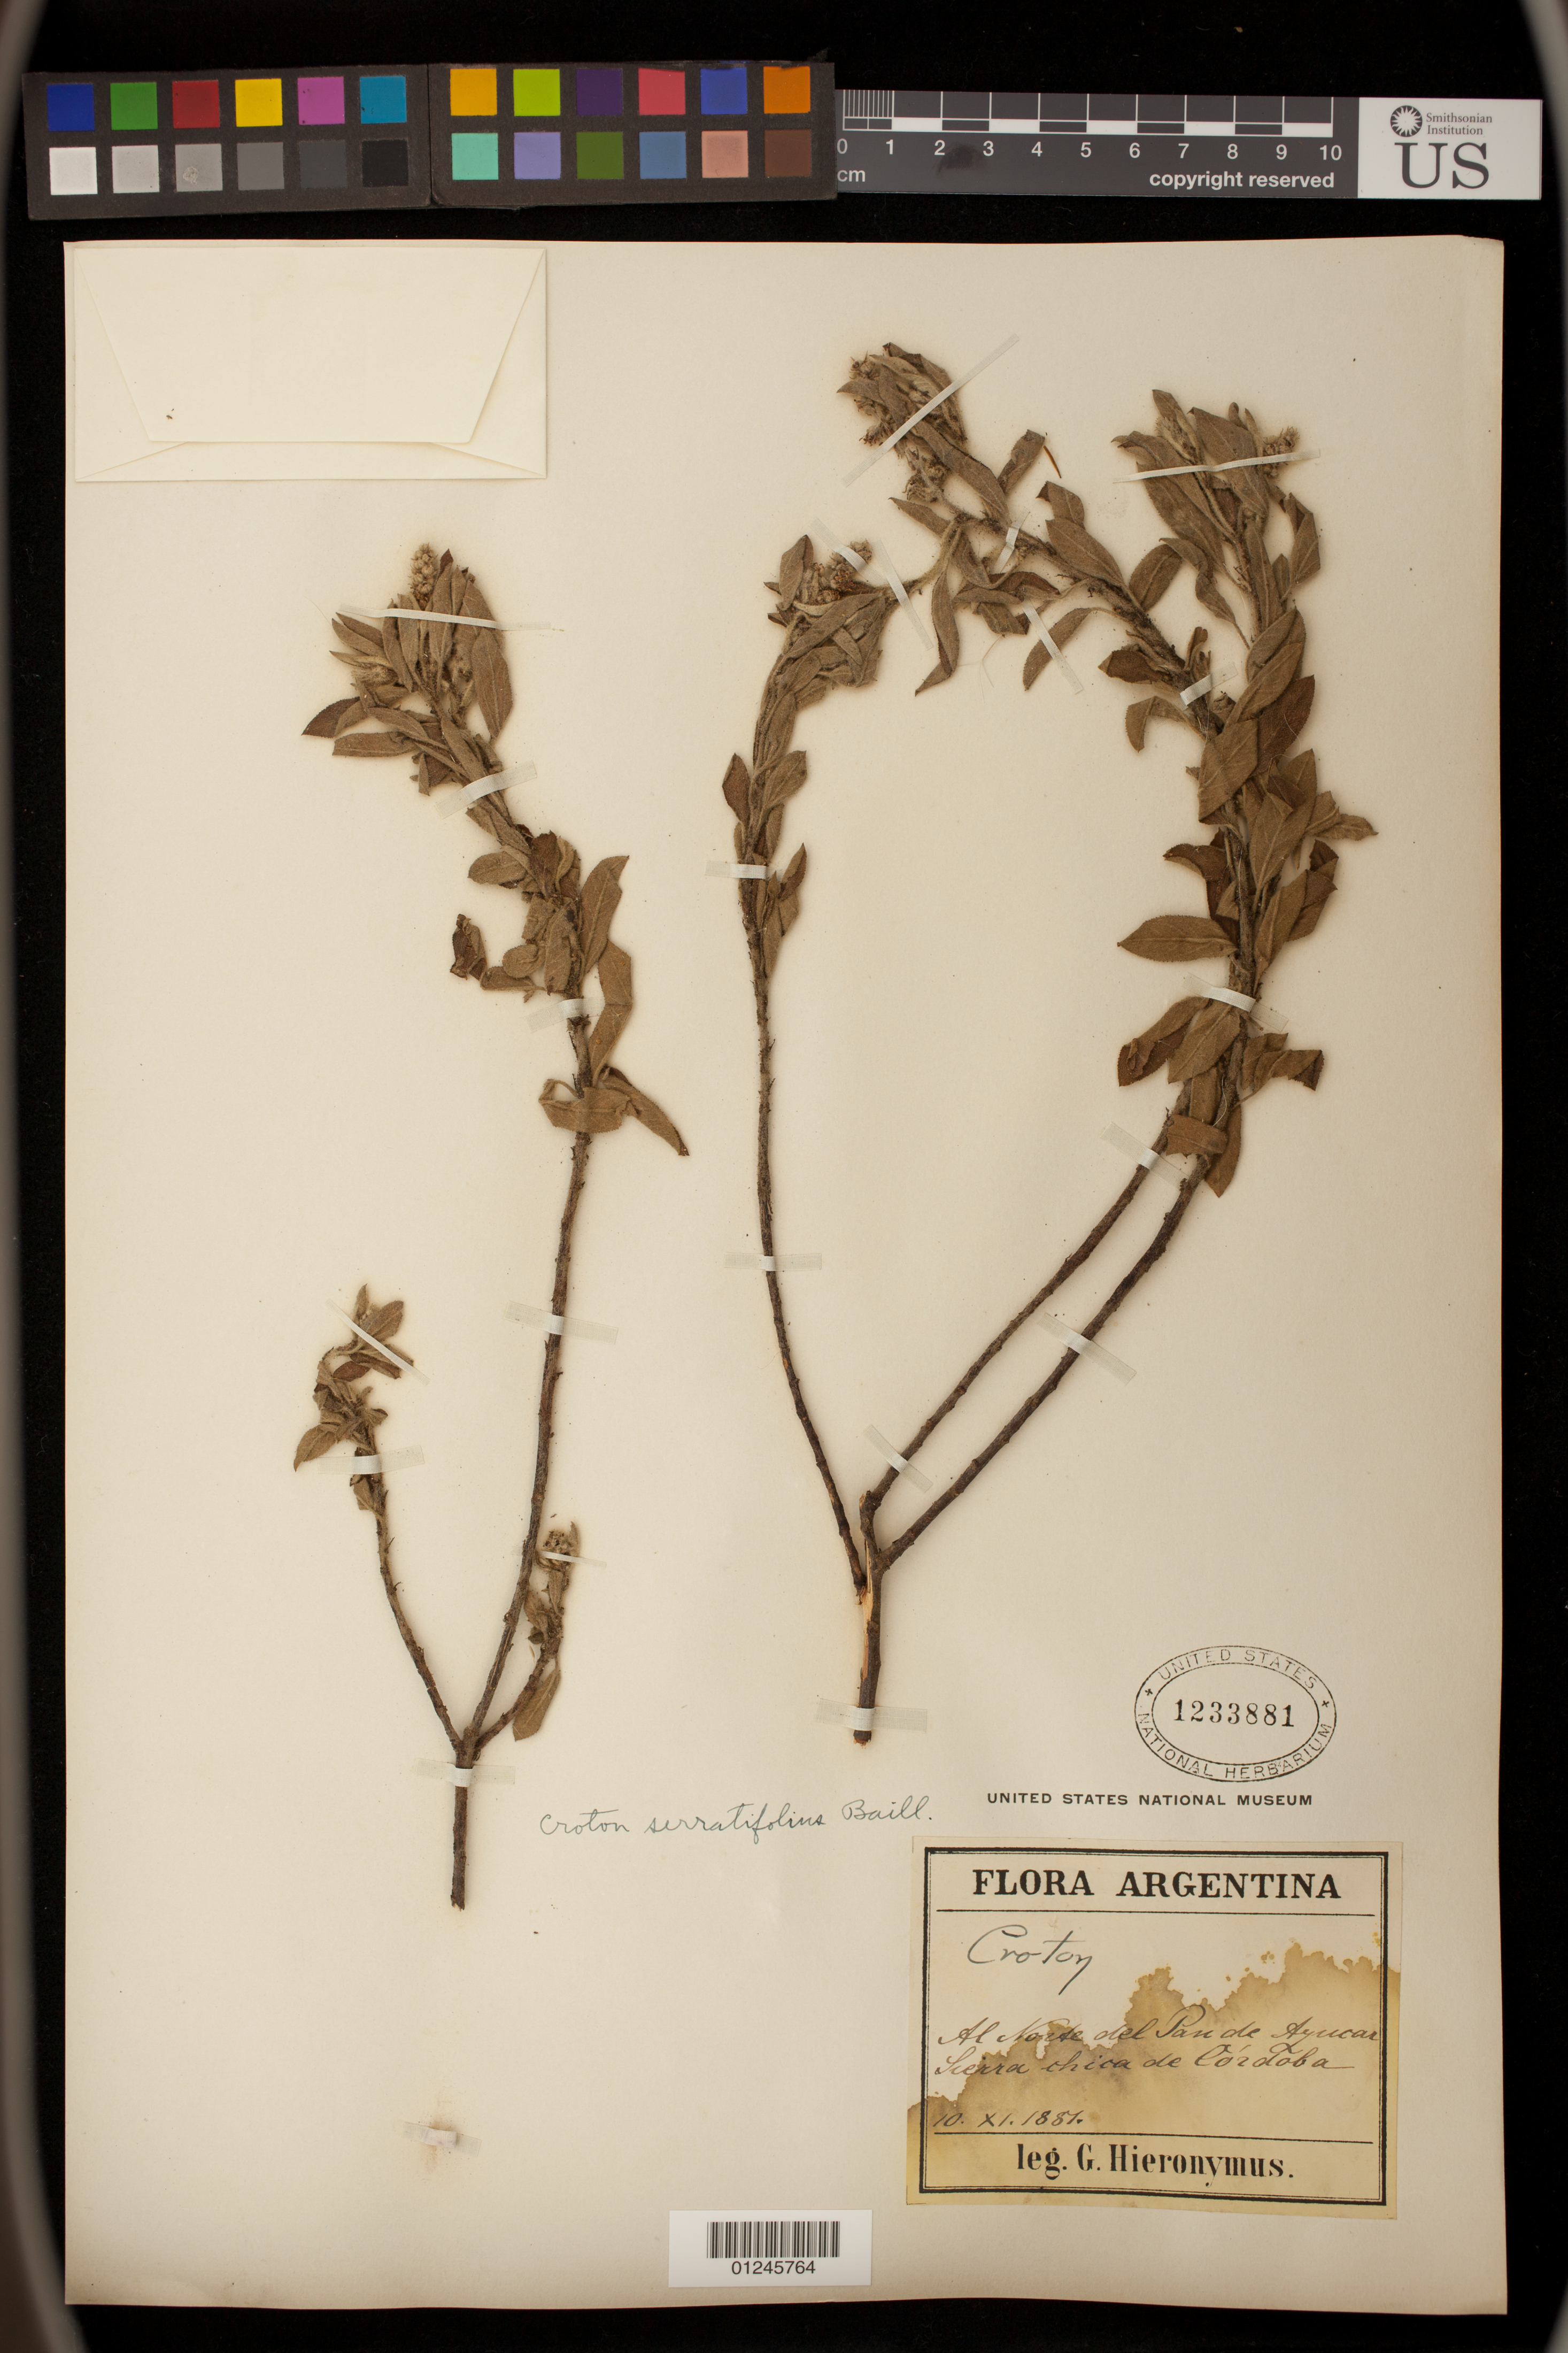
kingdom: Plantae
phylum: Tracheophyta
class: Magnoliopsida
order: Malpighiales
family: Euphorbiaceae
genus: Croton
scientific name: Croton serratifolius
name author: Baill.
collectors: G. H. Hieronymus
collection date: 1887-11-10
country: Argentina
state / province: Cordoba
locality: Al Norte del Pan de Ayucar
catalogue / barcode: US 1233881